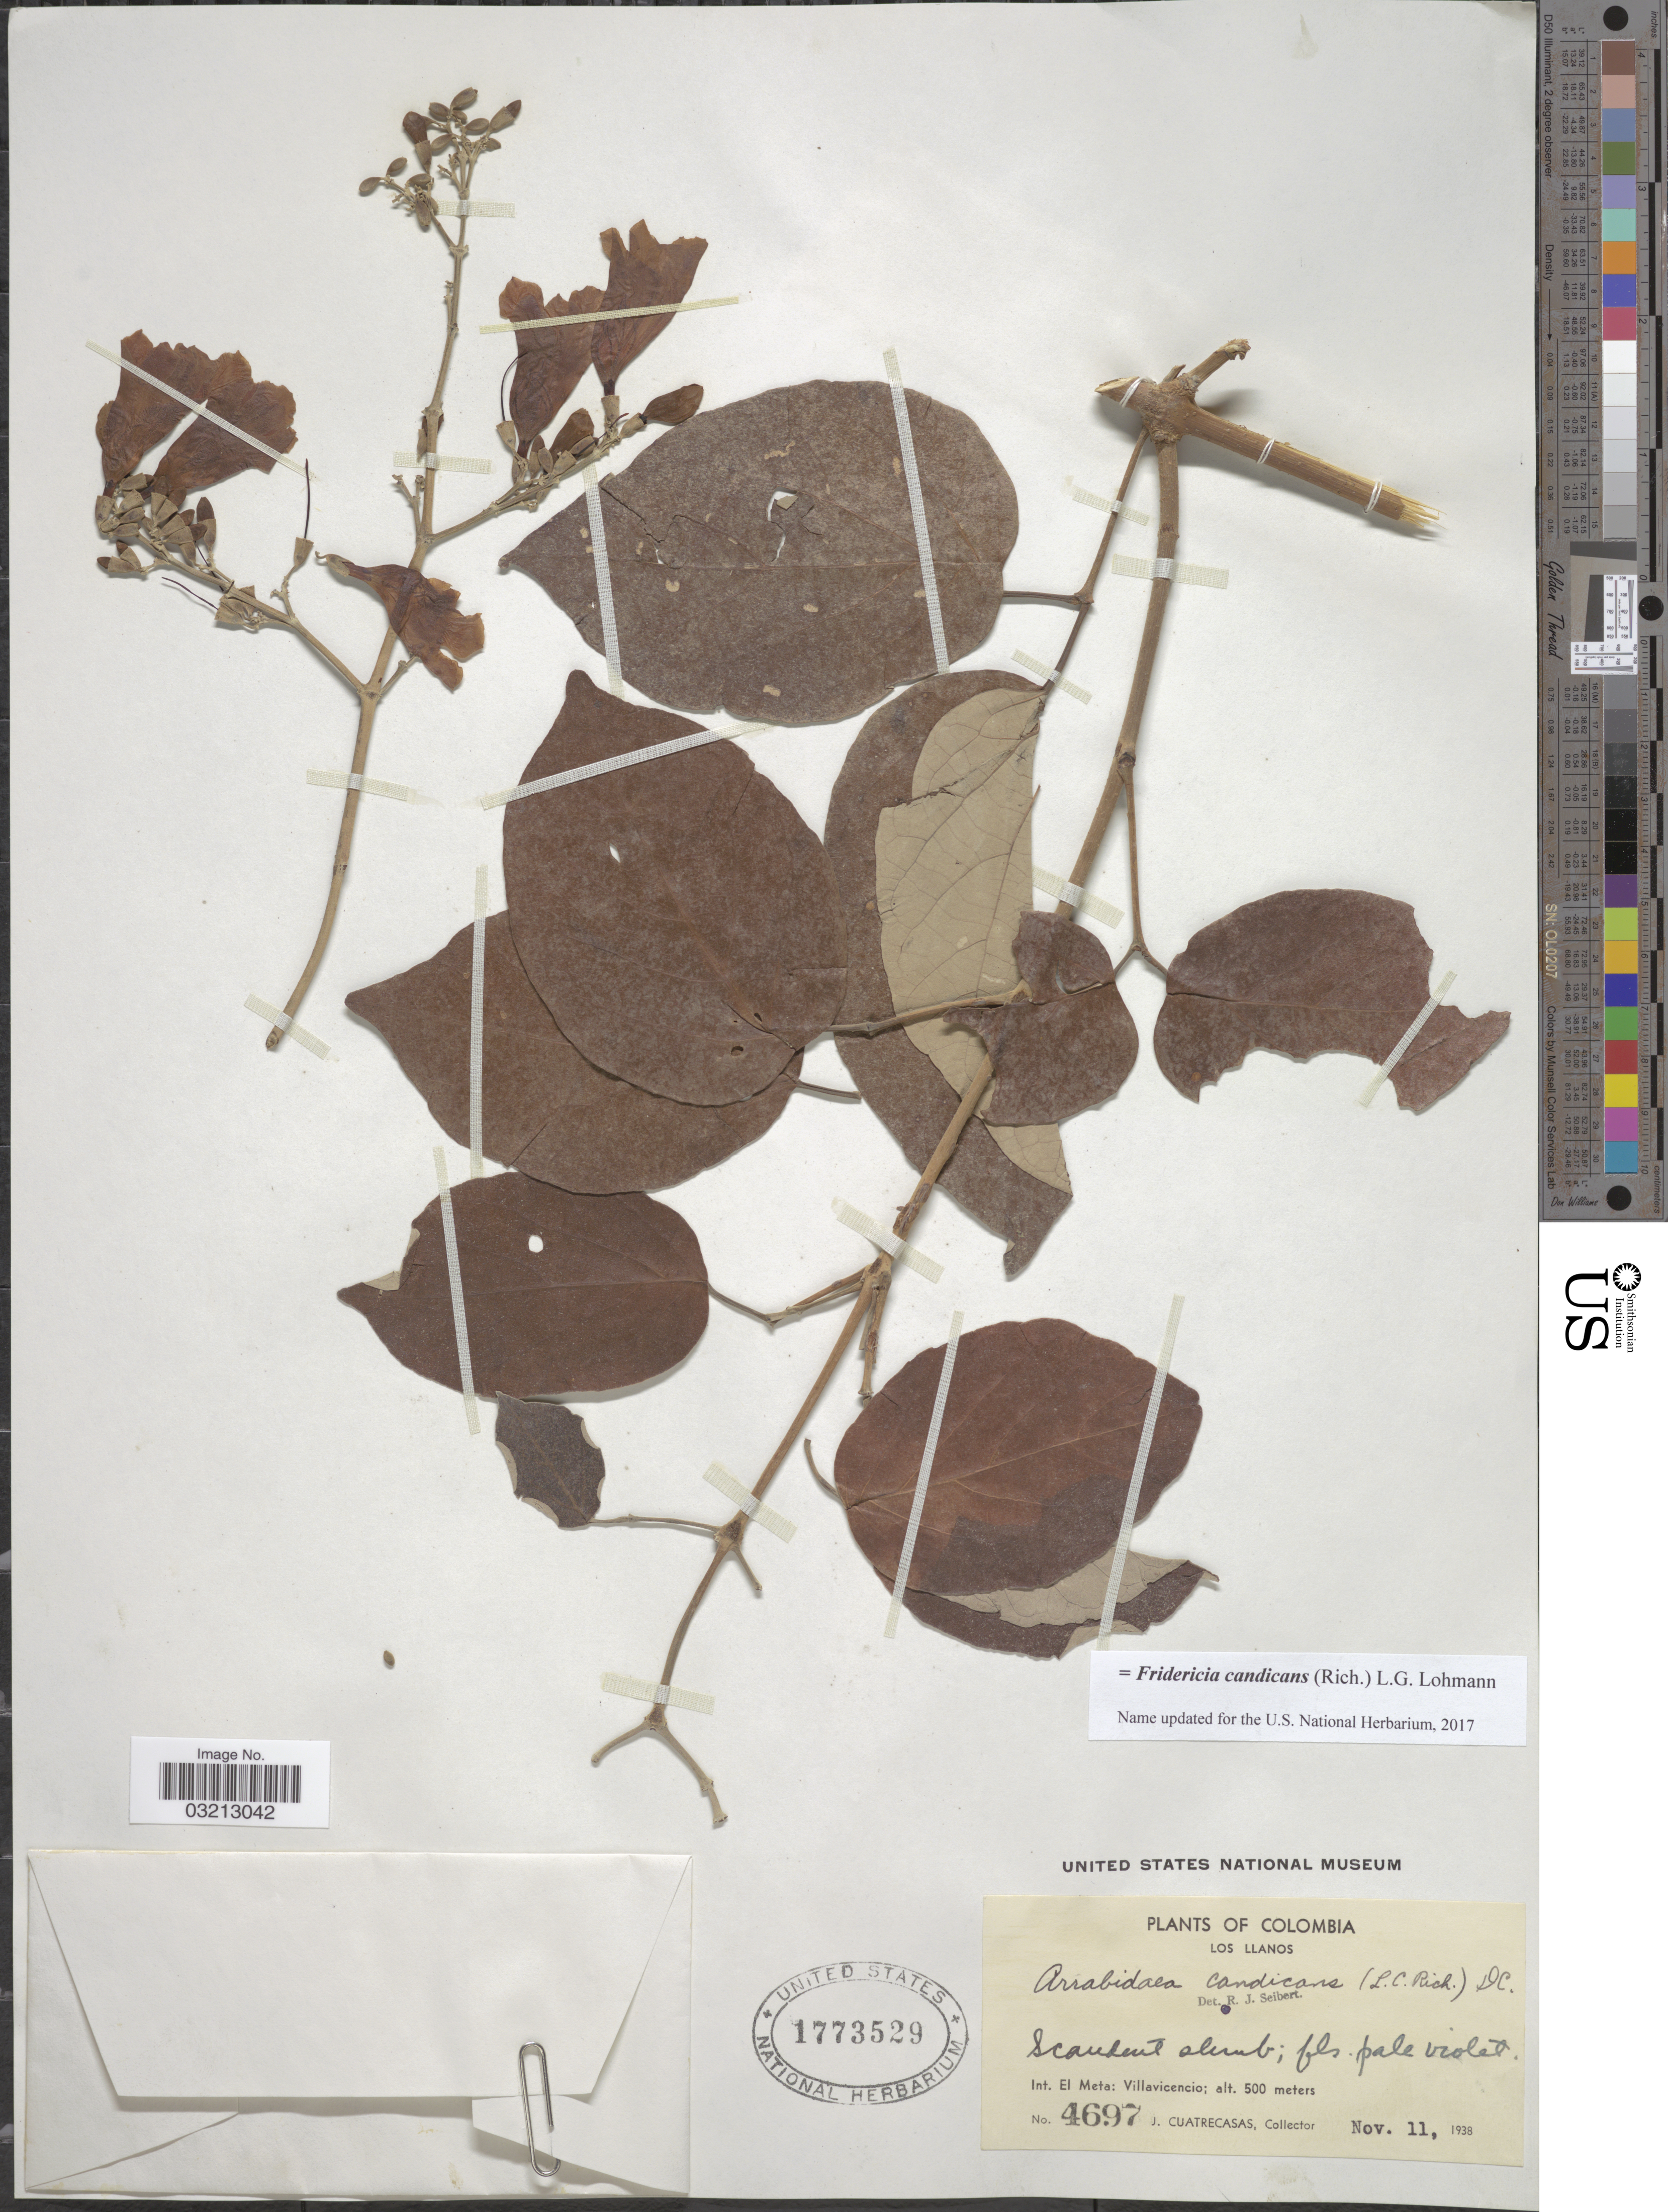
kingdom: Plantae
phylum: Tracheophyta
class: Magnoliopsida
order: Lamiales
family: Bignoniaceae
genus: Fridericia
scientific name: Fridericia candicans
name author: (Rich.) L.G. Lohmann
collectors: J. Cuatrecasas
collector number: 4697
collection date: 1938-11-11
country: Colombia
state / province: Meta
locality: Los Llanos. Int. El Meta: Villavicencio.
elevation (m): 500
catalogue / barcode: US 1773529